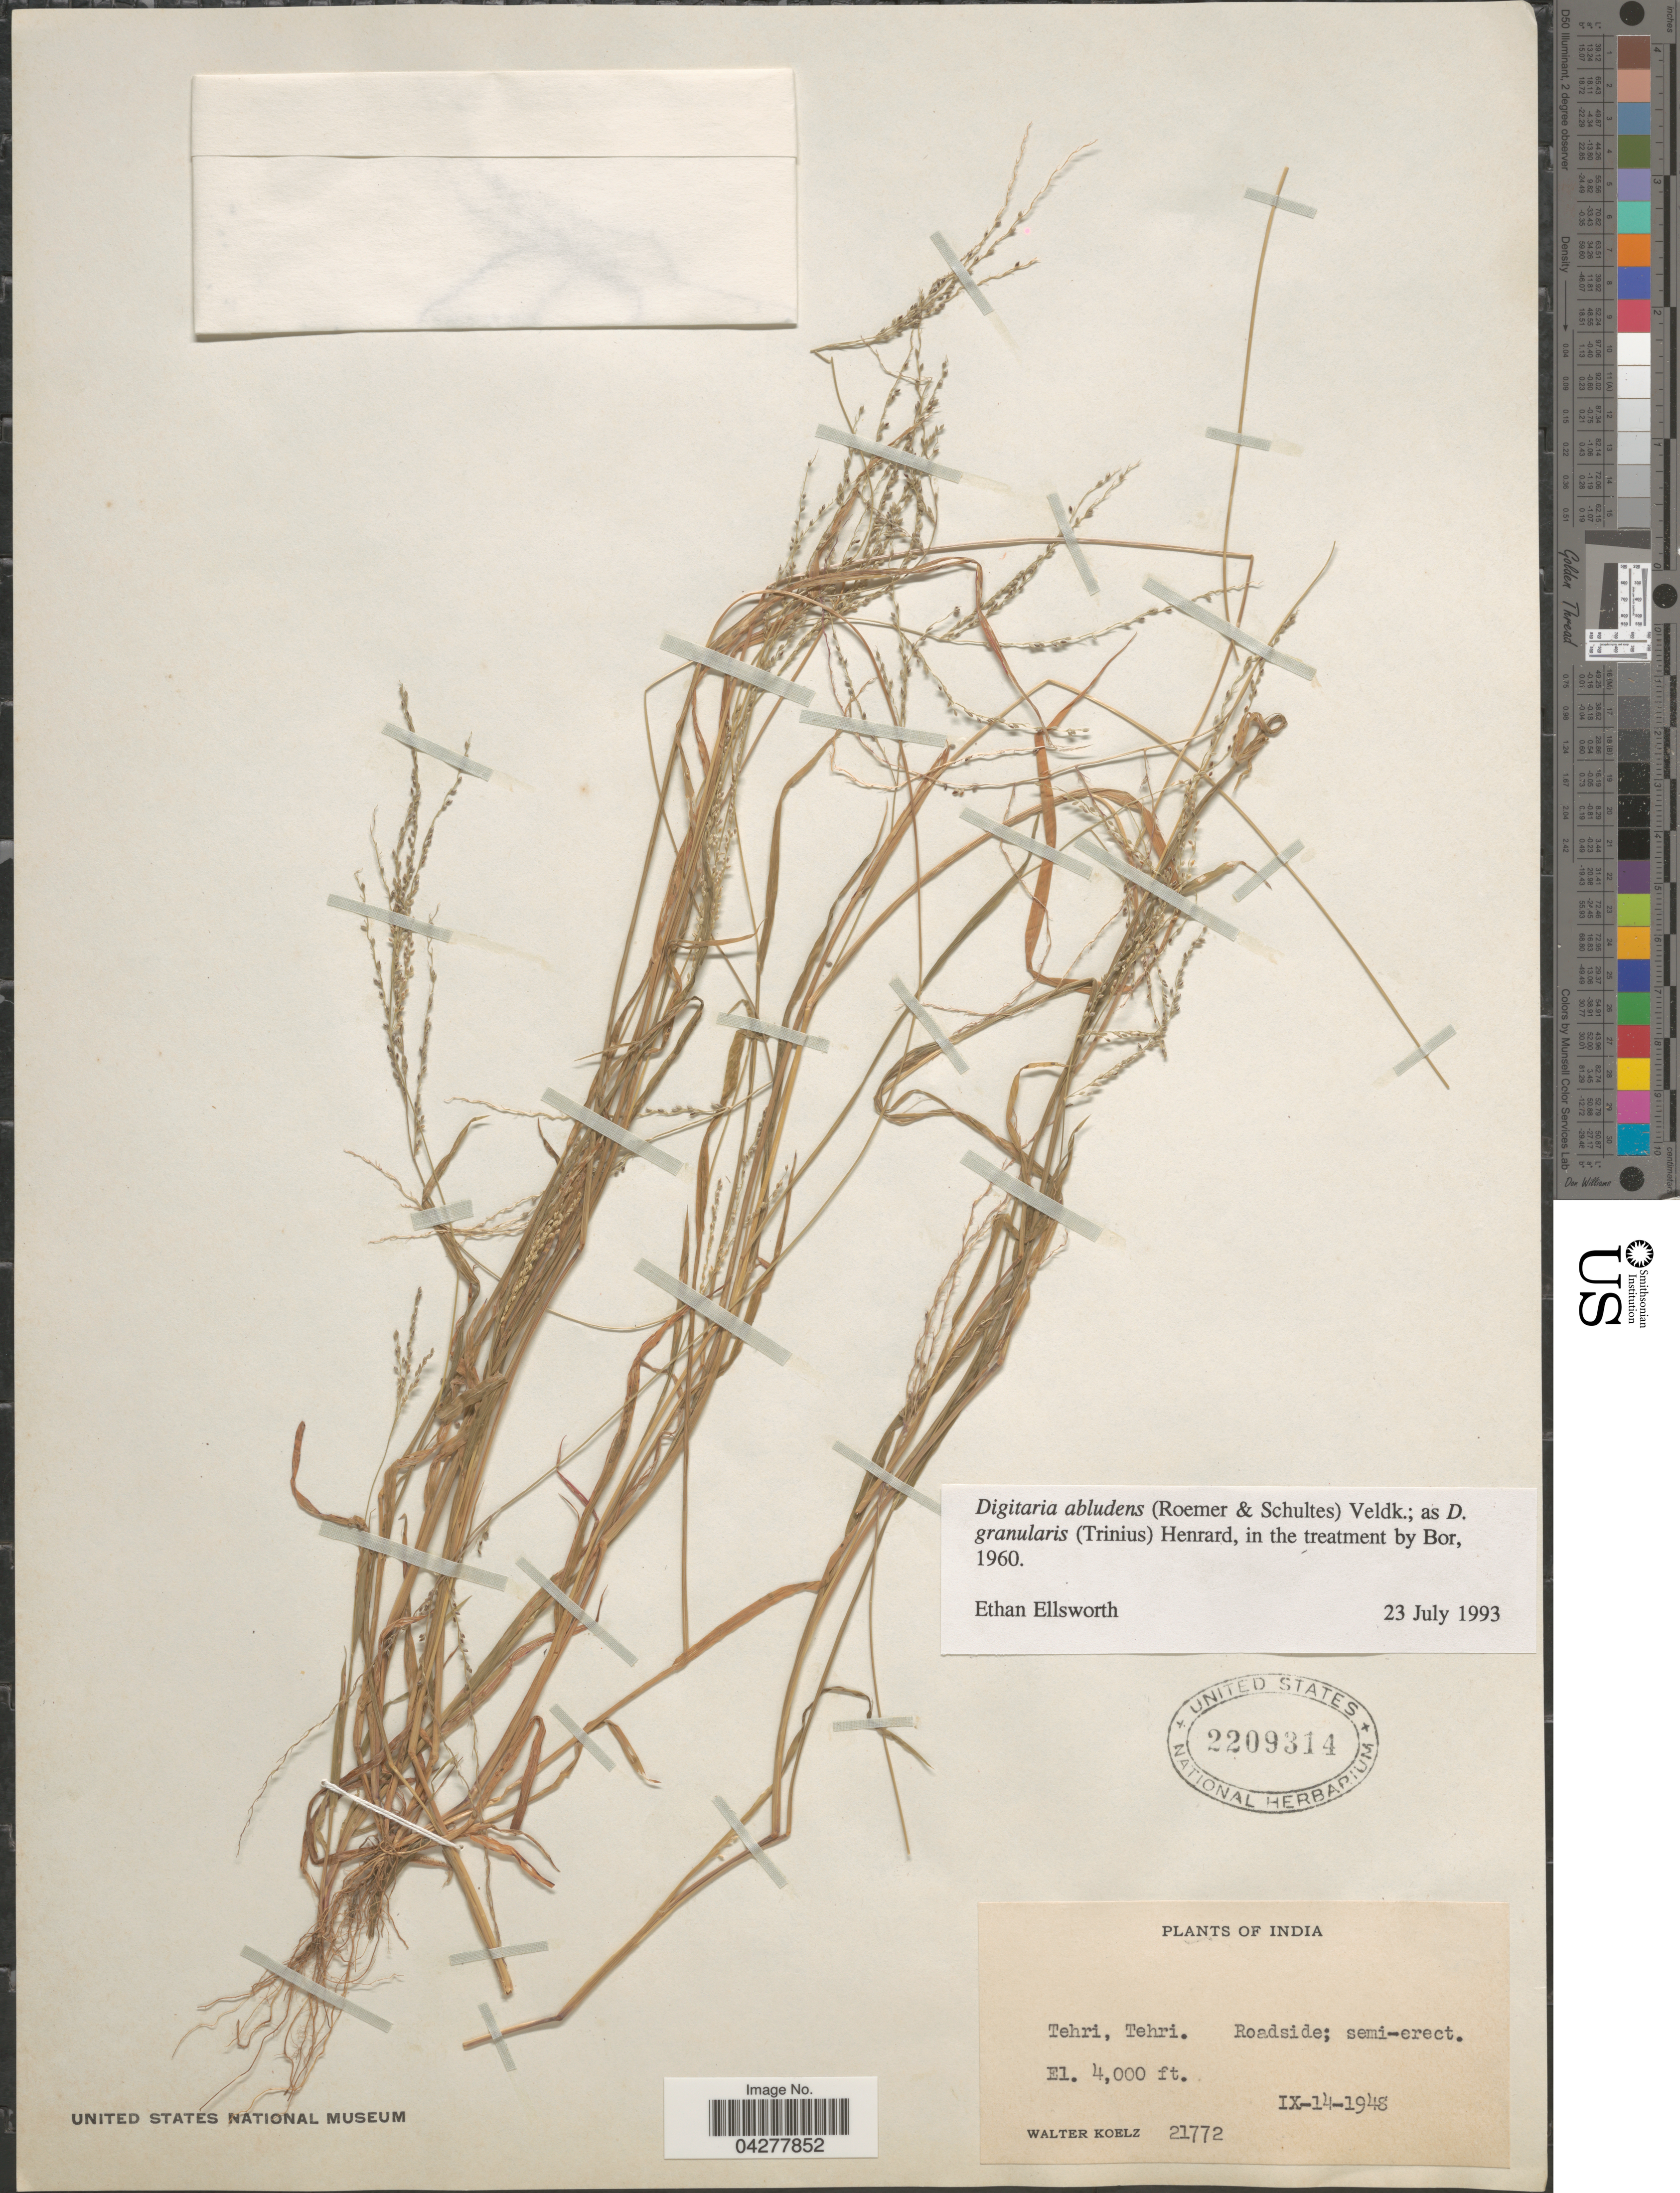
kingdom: Plantae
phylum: Tracheophyta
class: Liliopsida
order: Poales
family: Poaceae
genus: Digitaria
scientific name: Digitaria abludens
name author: (Roem. & Schult.) Veldkamp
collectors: W. N. Koelz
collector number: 21772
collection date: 1948-09-14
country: India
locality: Tehri, Tehri. Roadside.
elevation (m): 1219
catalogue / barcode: US 2209314